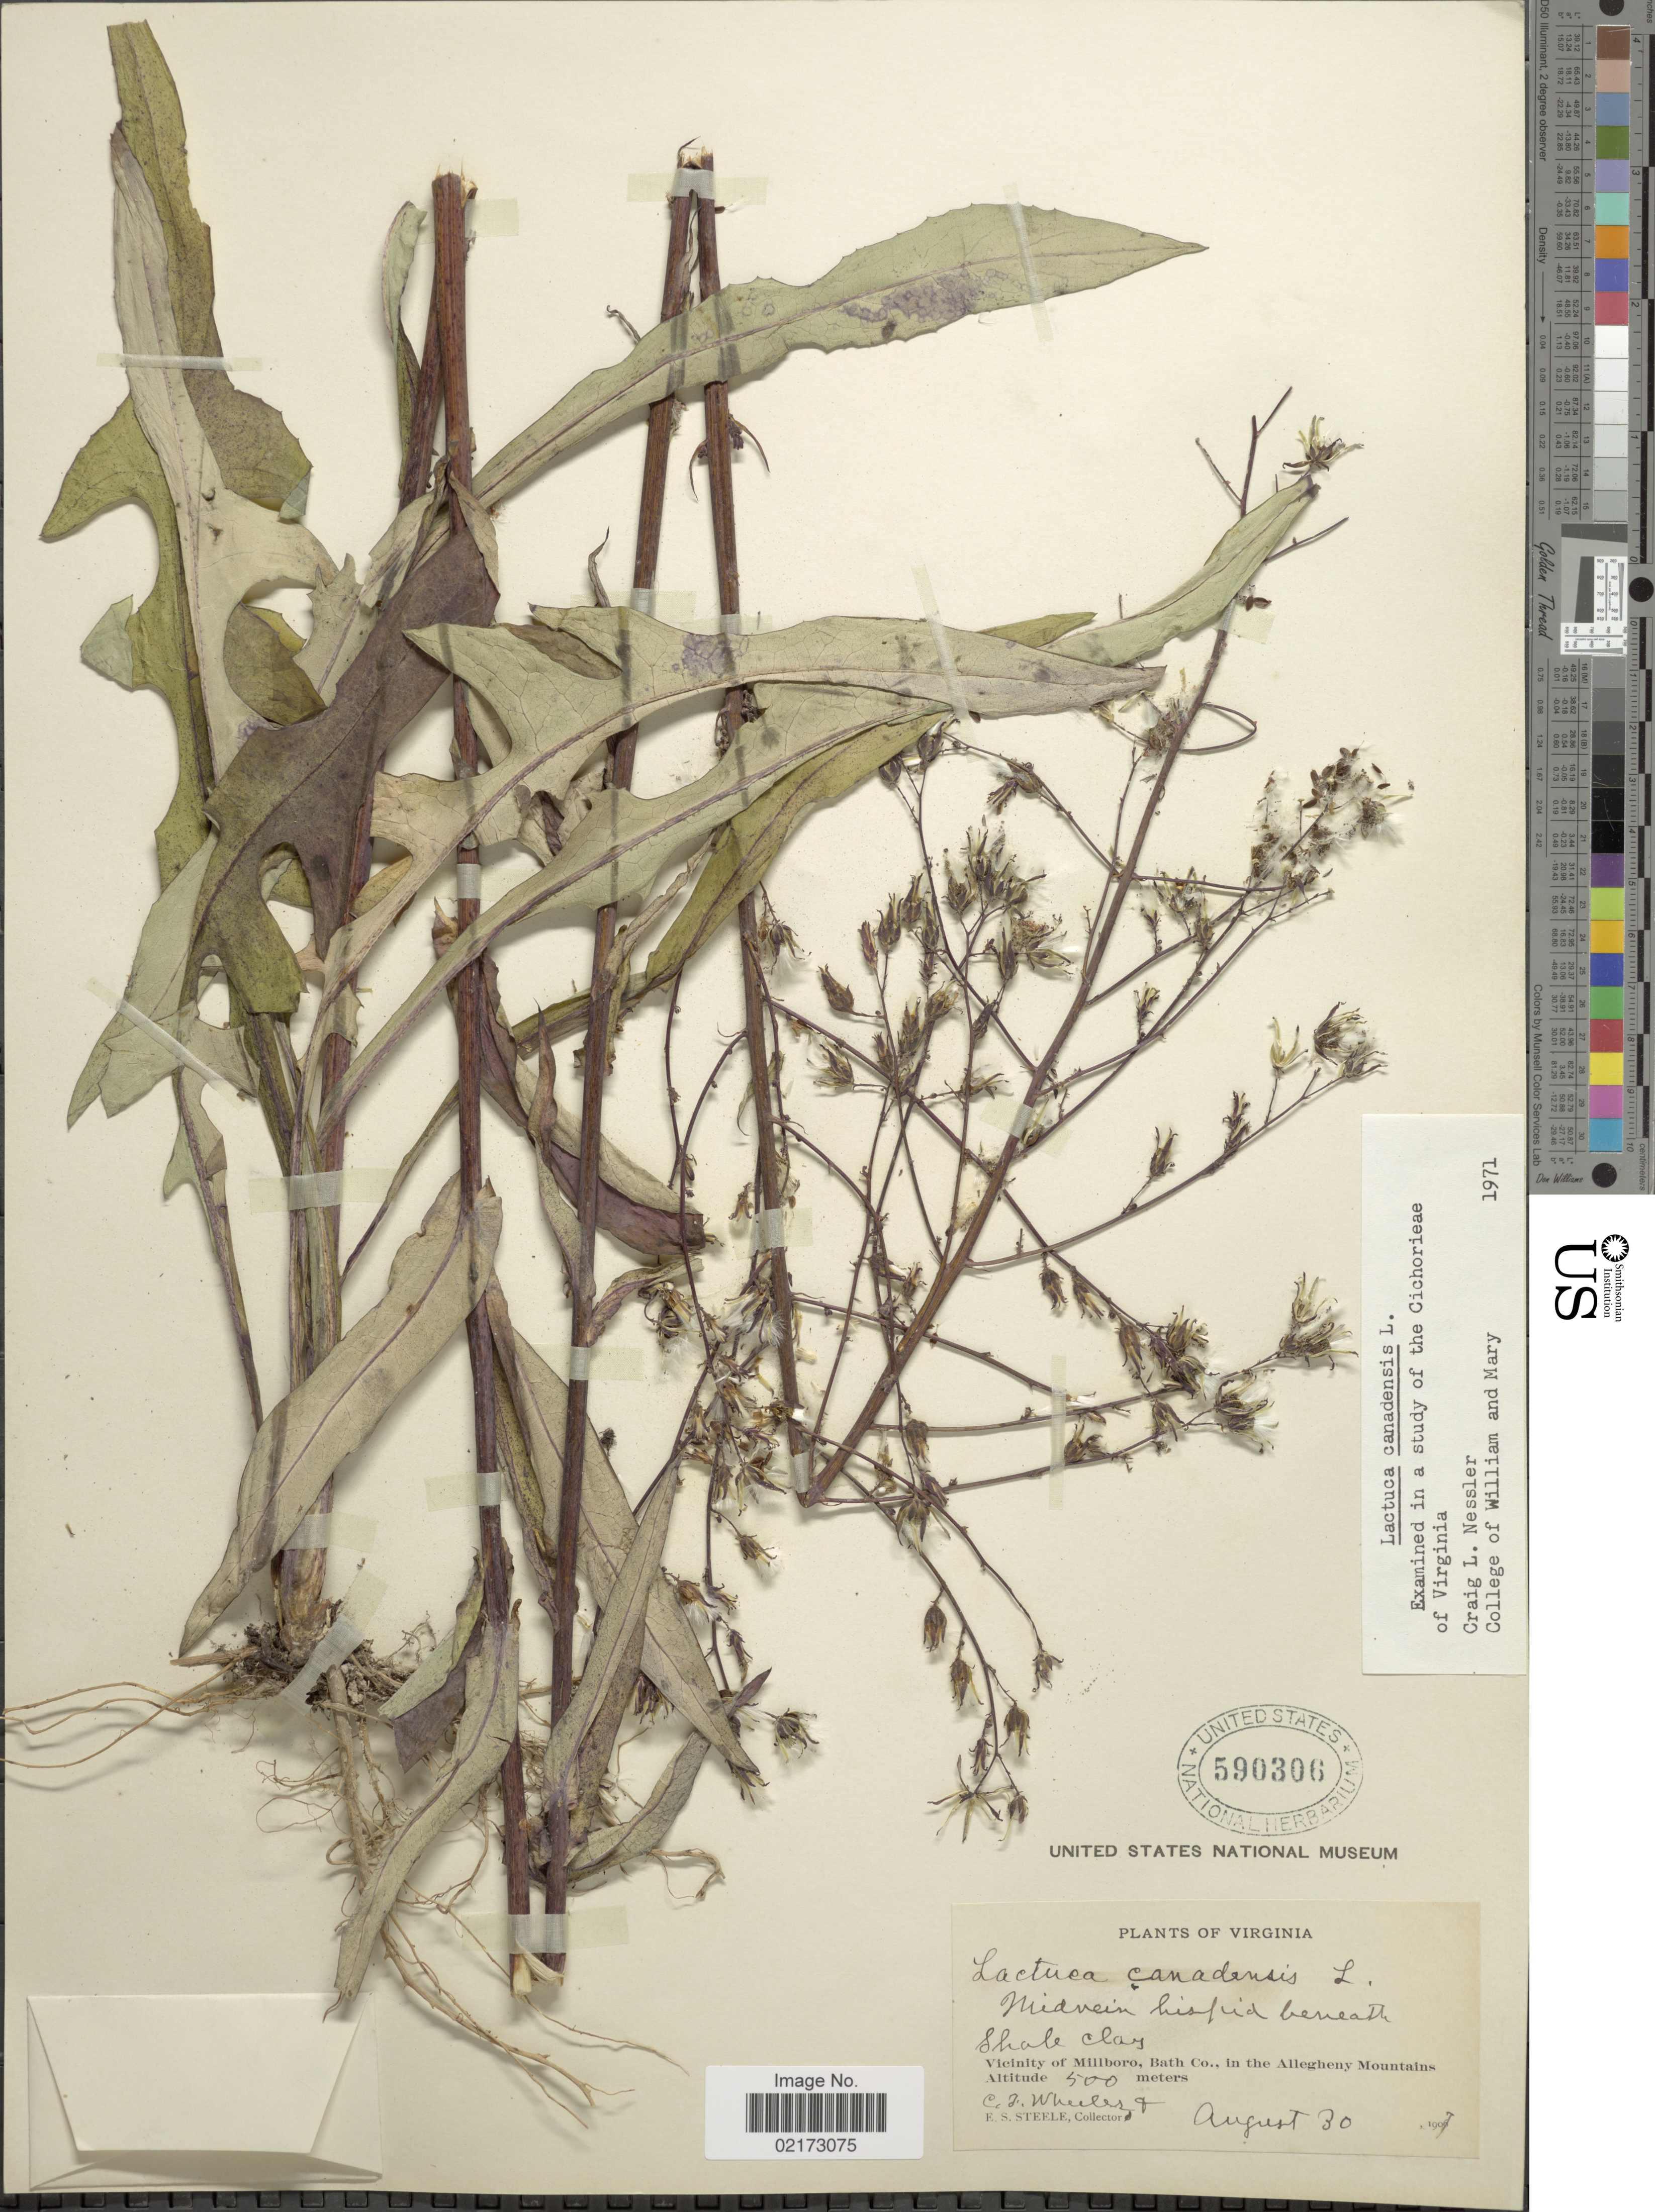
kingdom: Plantae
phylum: Tracheophyta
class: Magnoliopsida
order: Asterales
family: Asteraceae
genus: Lactuca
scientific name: Lactuca canadensis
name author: L.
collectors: C. Wheeler & E. Steele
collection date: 1907-08-30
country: United States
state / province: Virginia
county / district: Bath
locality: Vicinity of Millboro, Bath Co., in the Allegheny Mountains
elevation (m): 500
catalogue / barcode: US 590306